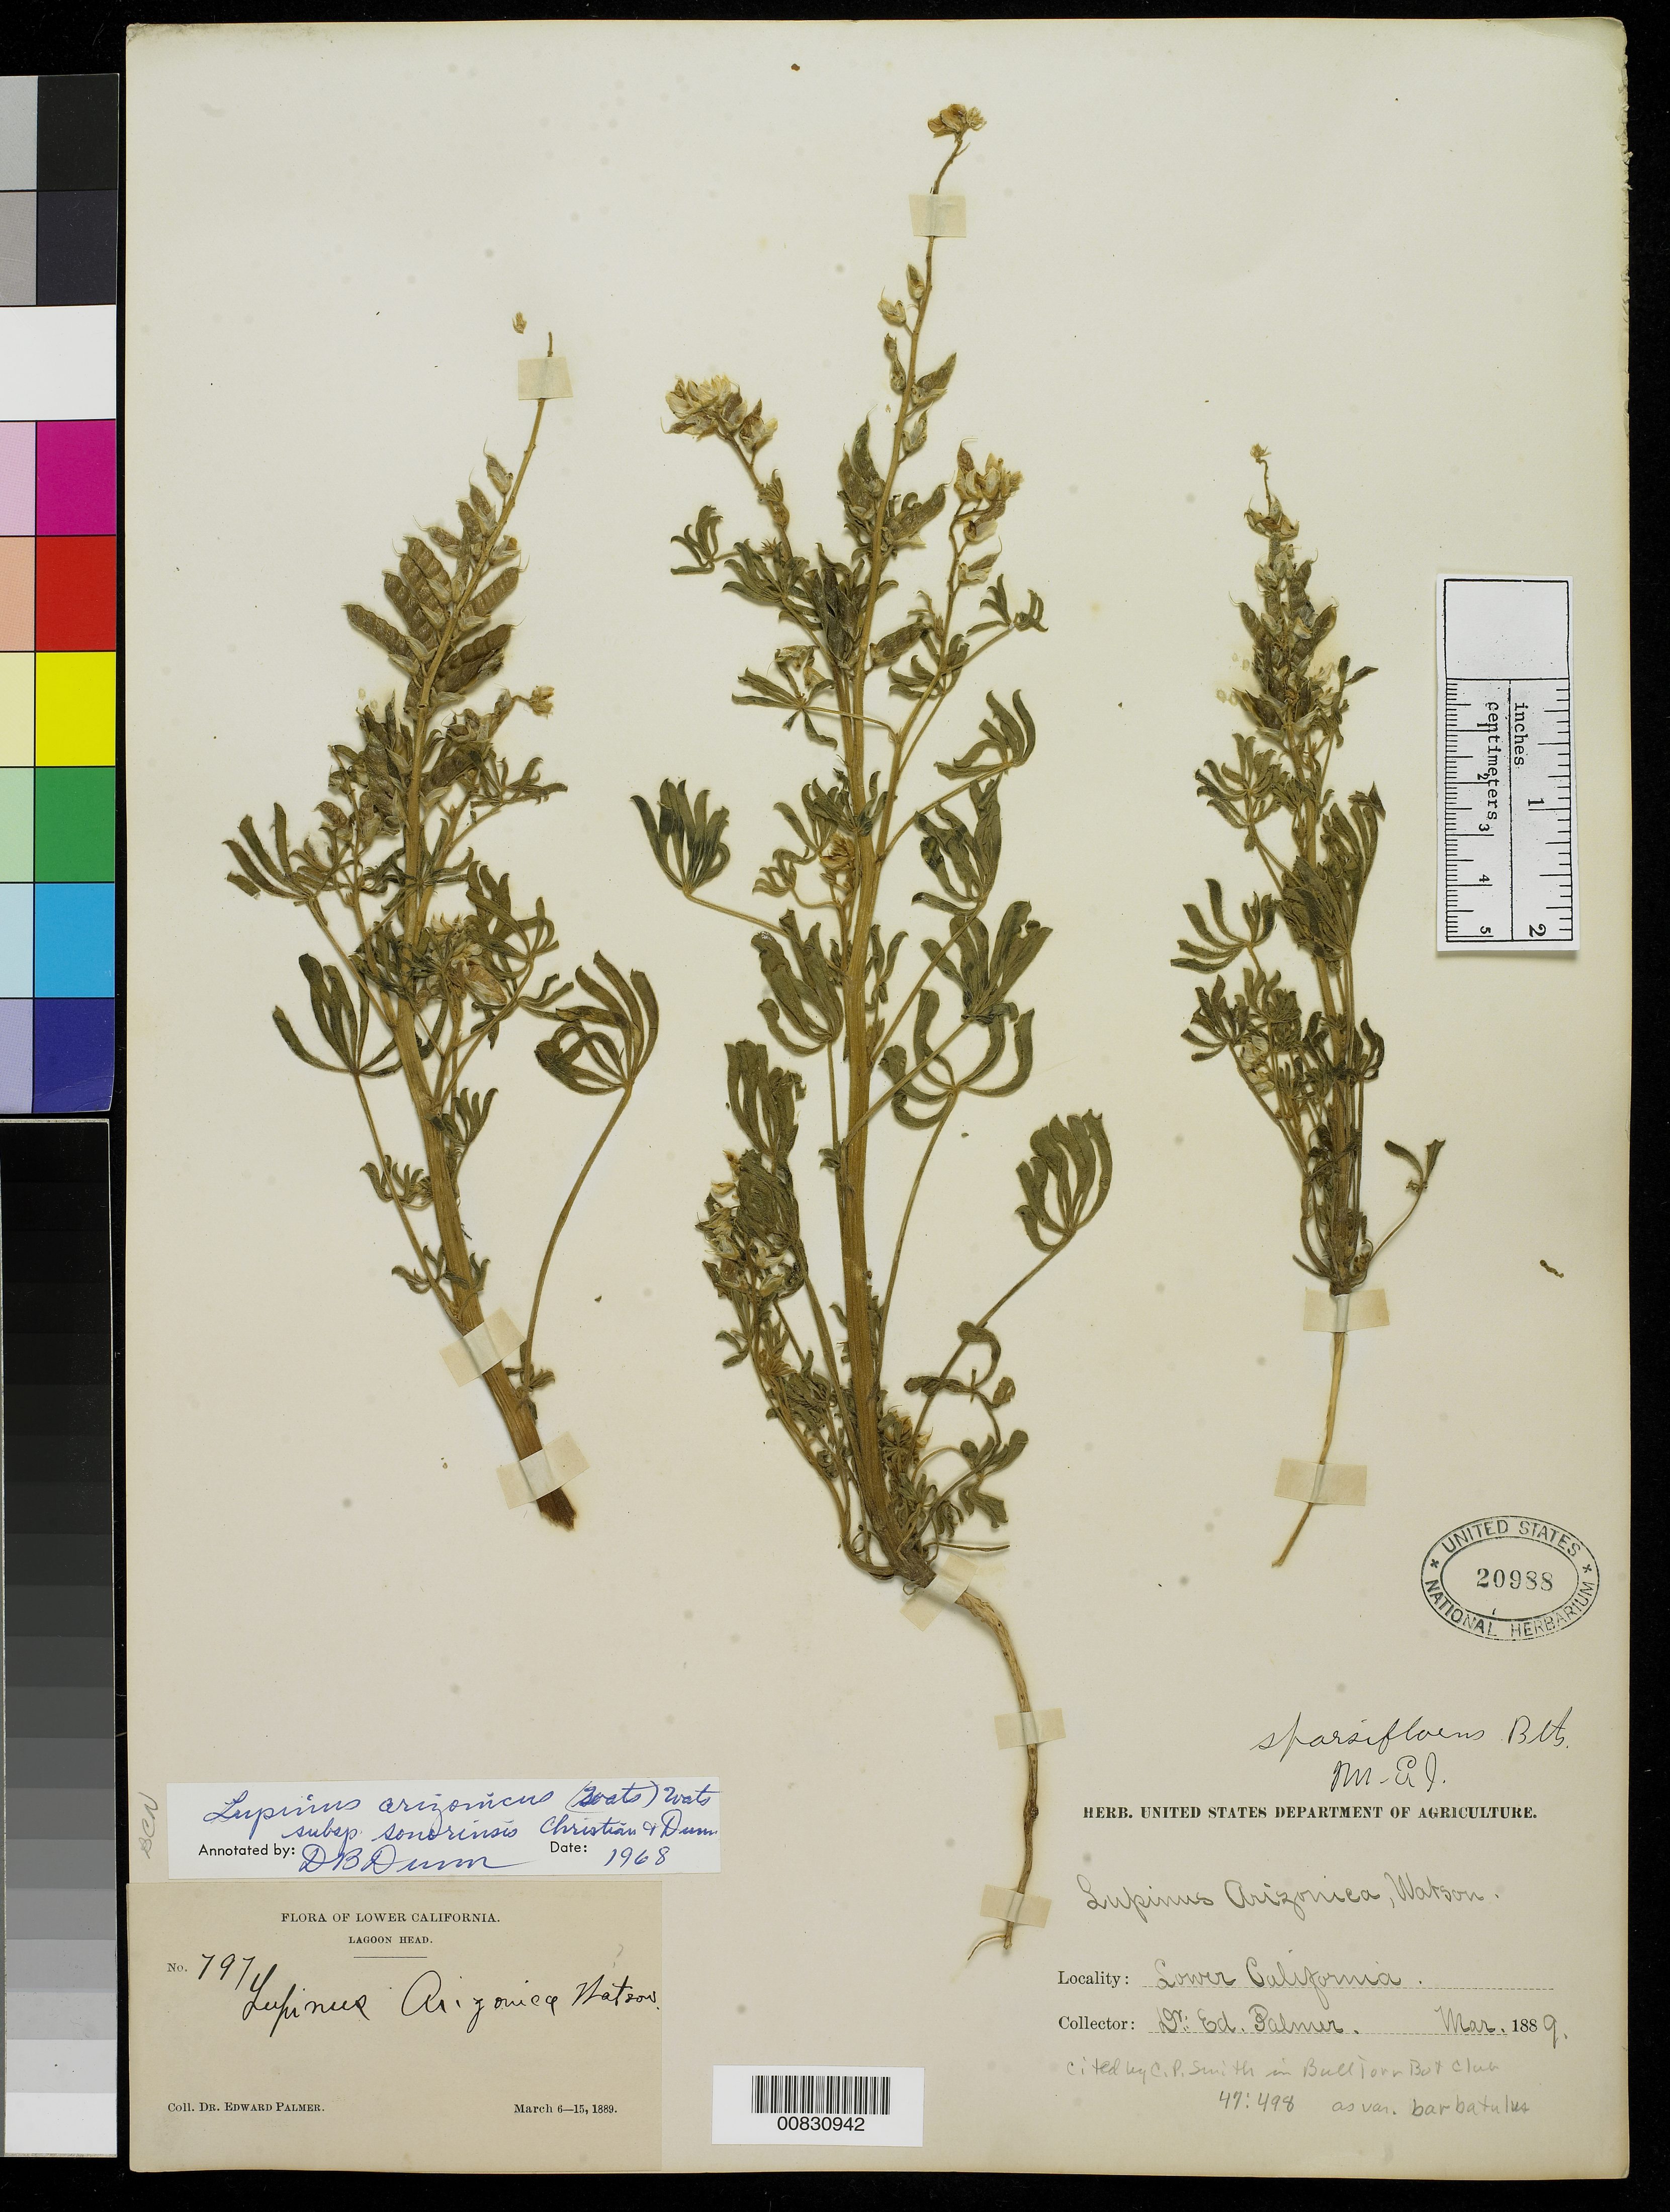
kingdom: Plantae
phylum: Tracheophyta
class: Magnoliopsida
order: Fabales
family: Fabaceae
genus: Lupinus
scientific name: Lupinus arizonicus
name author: (S. Watson) S. Watson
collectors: E. Palmer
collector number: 797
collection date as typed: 06 Mar 1889 to 15 Mar 1889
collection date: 1889-03-06/1889-03-15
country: Mexico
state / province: Baja California Norte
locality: Lagoon Head, Baja California.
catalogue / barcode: US 20988